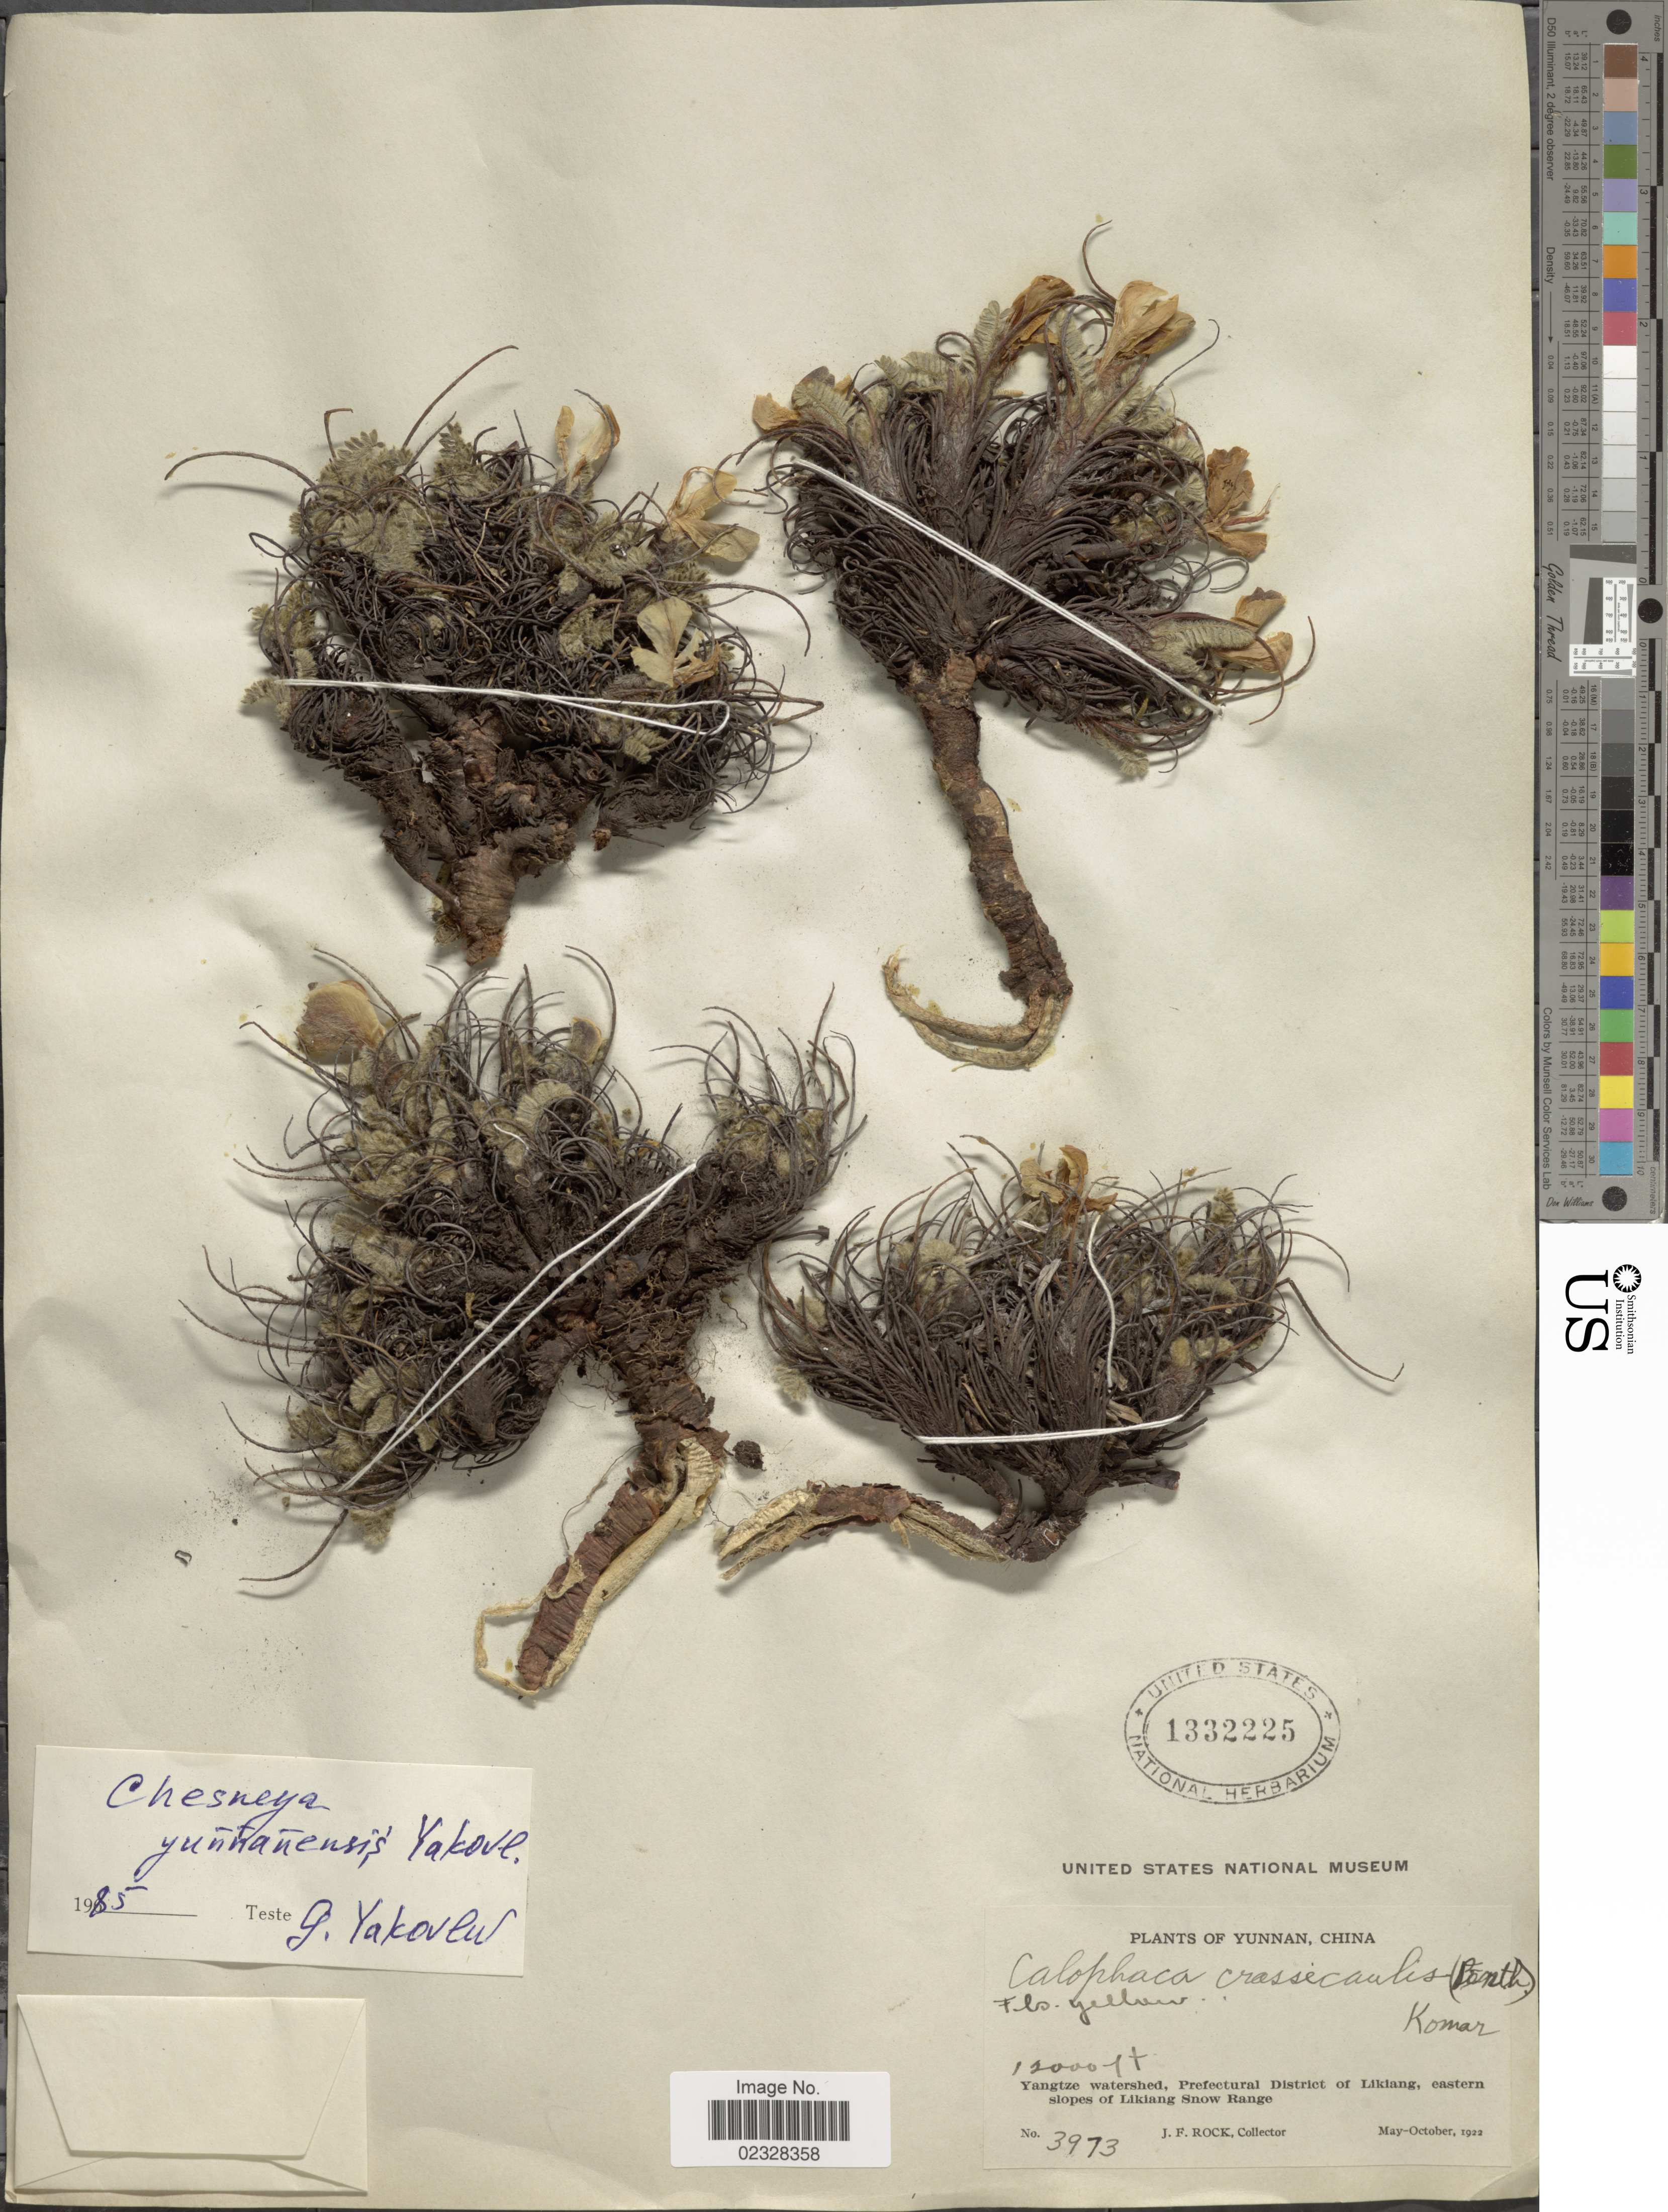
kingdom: Plantae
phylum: Tracheophyta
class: Magnoliopsida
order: Fabales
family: Fabaceae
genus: Chesneya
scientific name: Chesneya yunnanensis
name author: Zi G. Qian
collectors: J. Rock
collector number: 3973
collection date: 1922-05/1922-10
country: China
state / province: Yunnan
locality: Yangtze watershed, Prefectural District of Likiang, eastern slopes of Likaing Snow Range.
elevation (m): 3658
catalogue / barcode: US 1332225